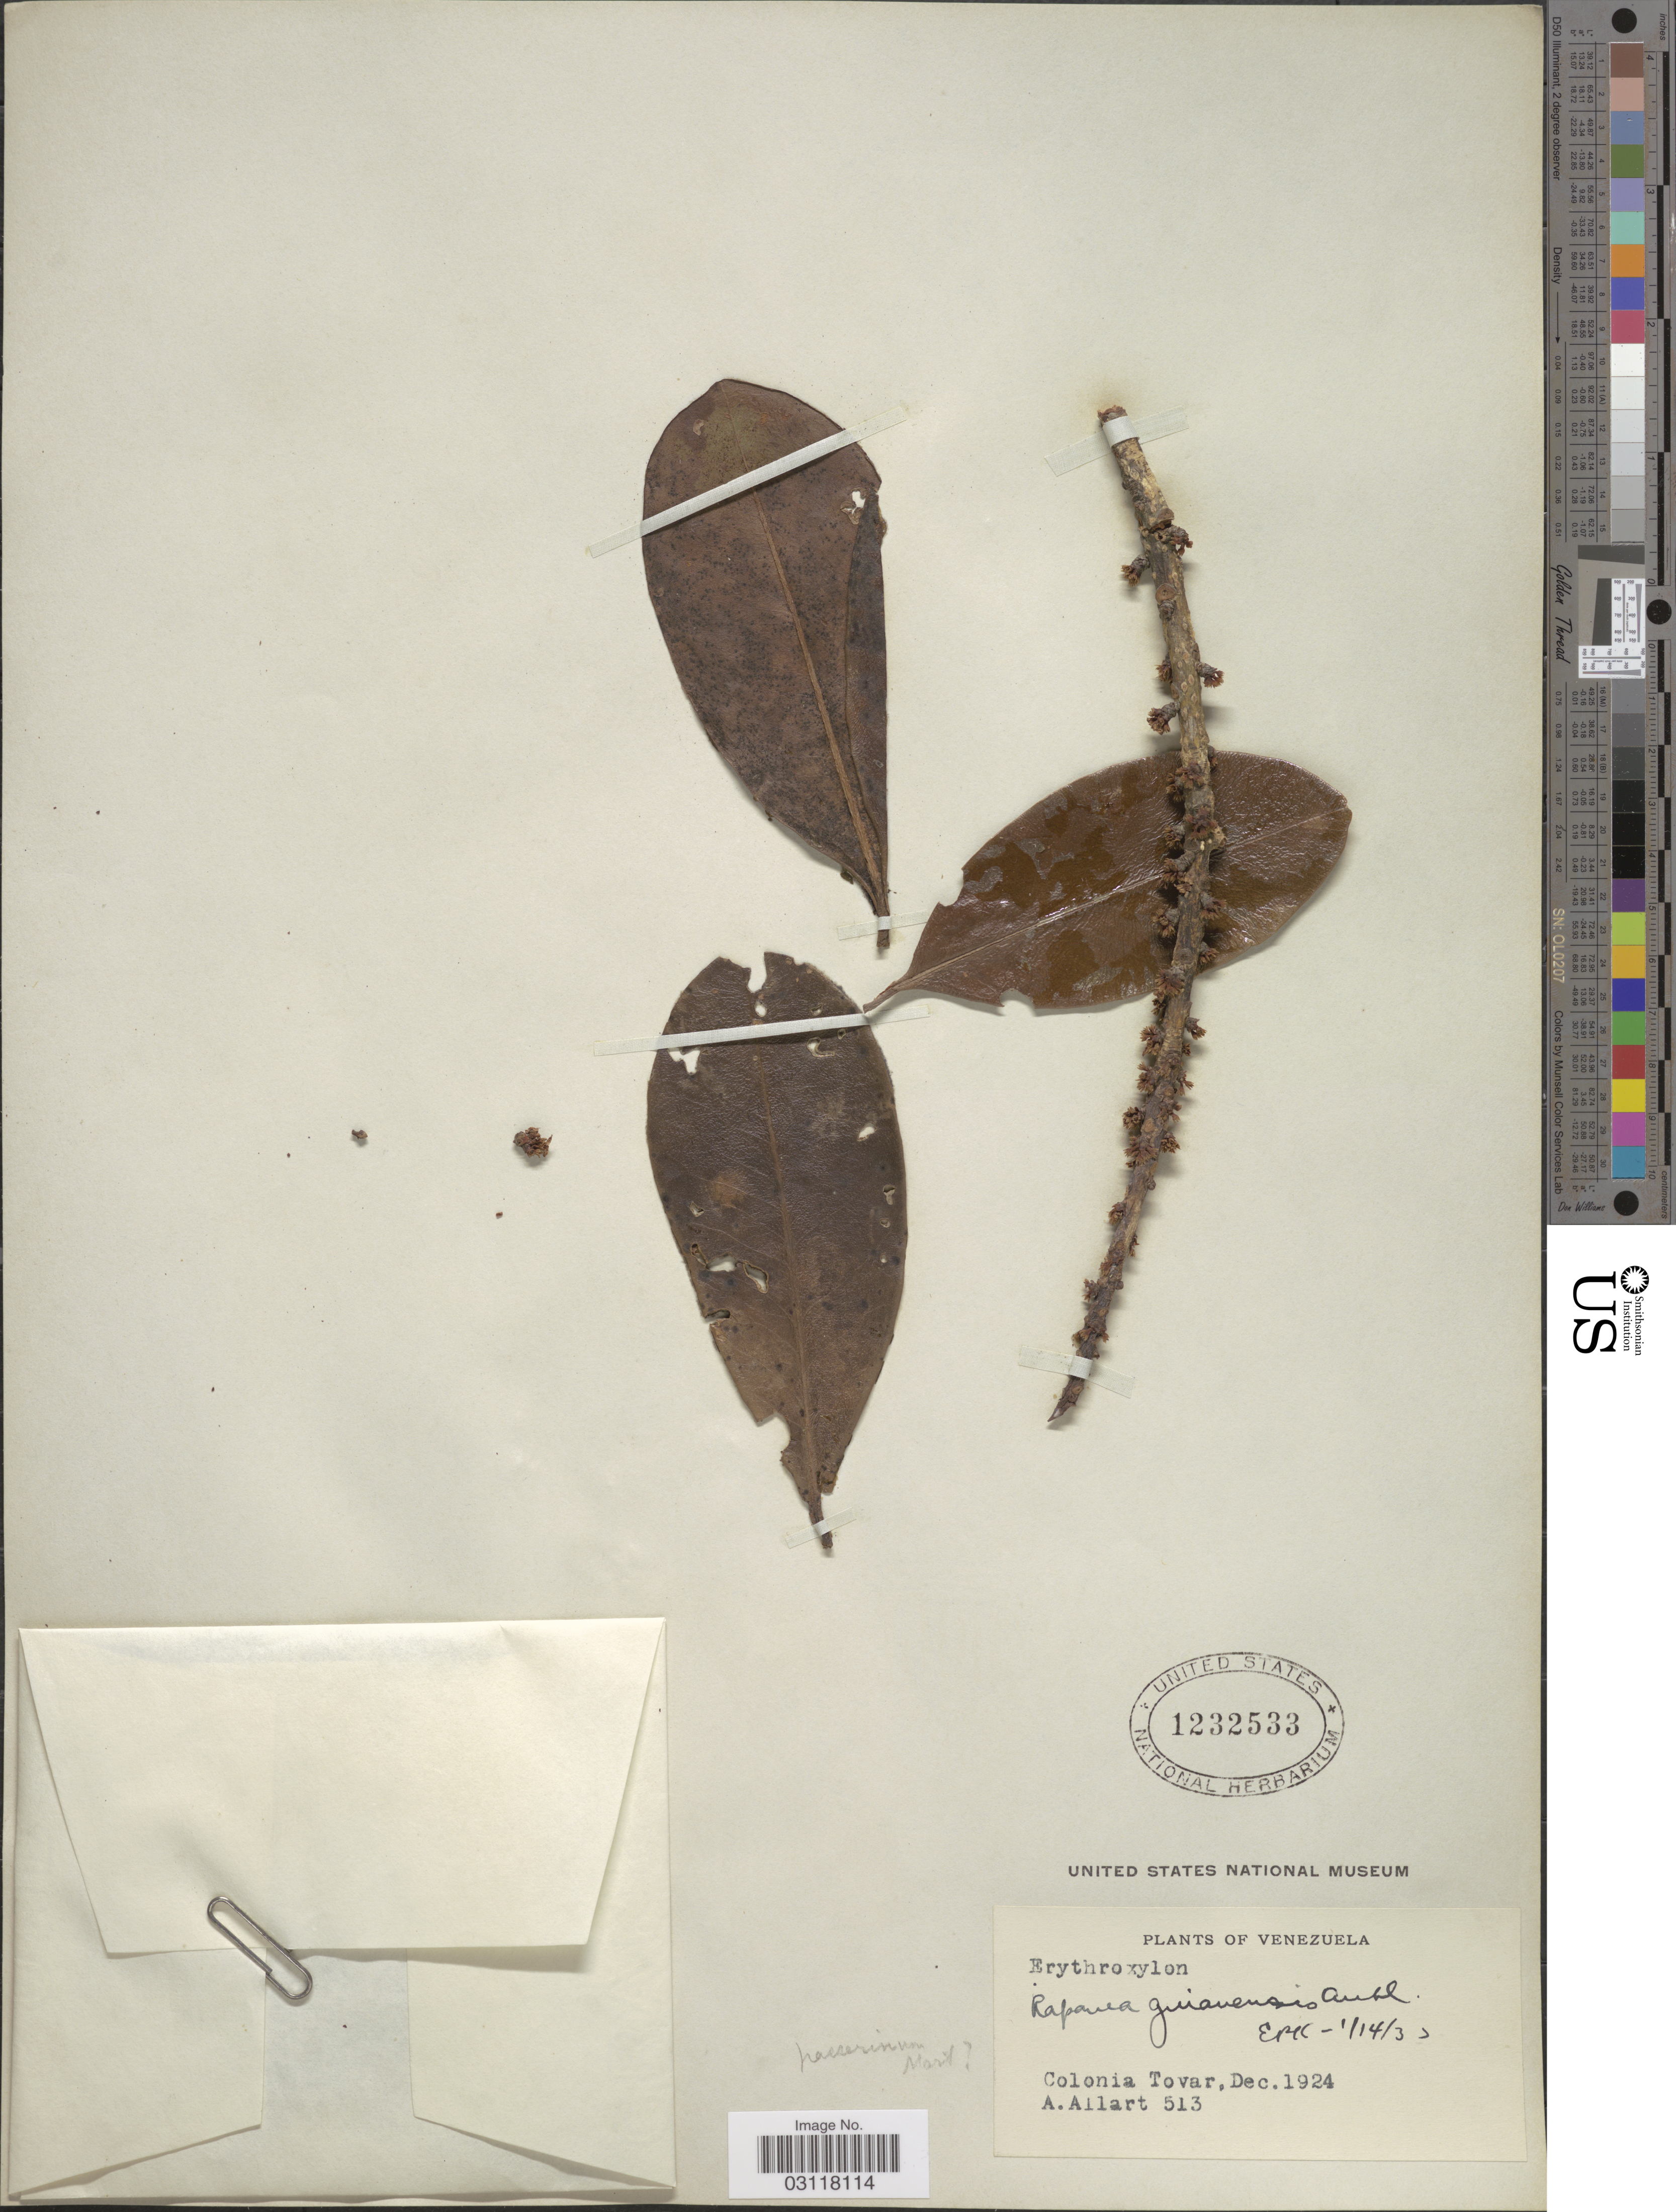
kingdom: Plantae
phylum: Tracheophyta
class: Magnoliopsida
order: Ericales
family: Primulaceae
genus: Rapanea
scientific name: Rapanea guianensis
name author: Aubl.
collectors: A. Allart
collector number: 513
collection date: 1924-12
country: Venezuela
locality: Colonia Tovar.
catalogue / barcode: US 1232533